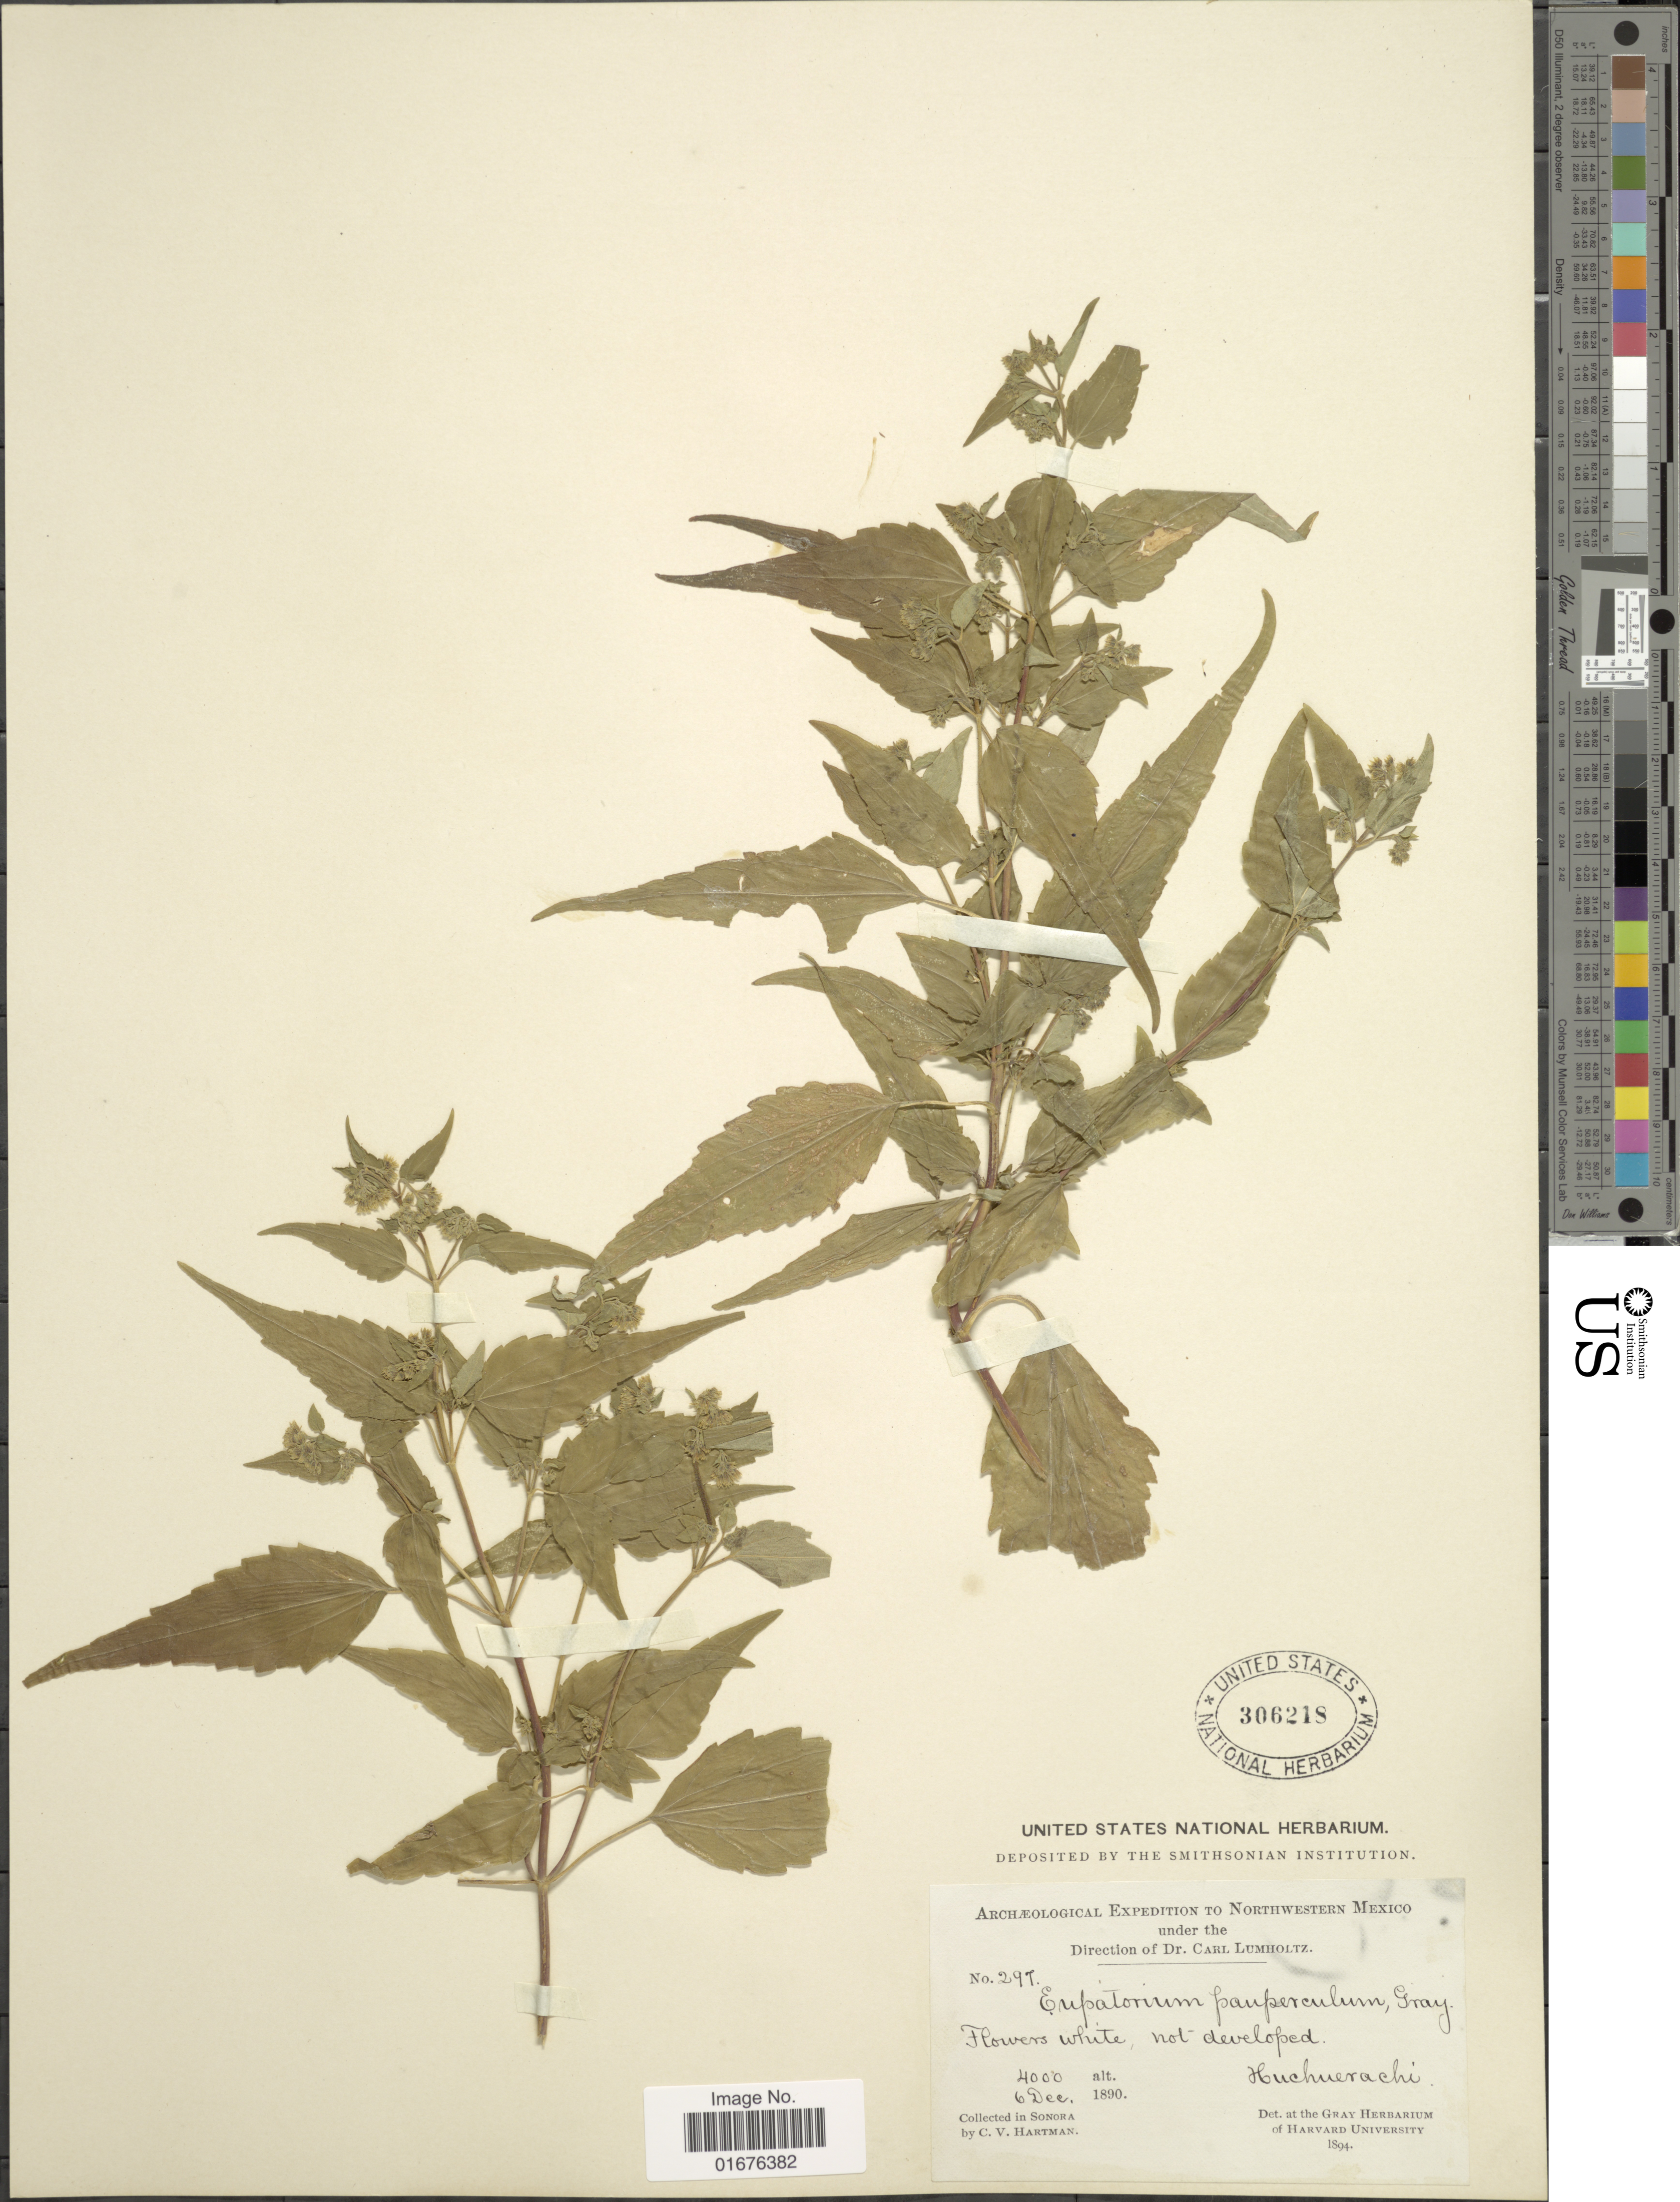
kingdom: Plantae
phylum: Tracheophyta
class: Magnoliopsida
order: Asterales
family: Asteraceae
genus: Ageratina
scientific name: Ageratina paupercula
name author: (A. Gray) R.M. King & H. Rob.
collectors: C. V. Hartman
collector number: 297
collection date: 1890-12-06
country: Mexico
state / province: Sonora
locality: Northwest Mexico, Huchuerachi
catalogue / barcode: US 306218